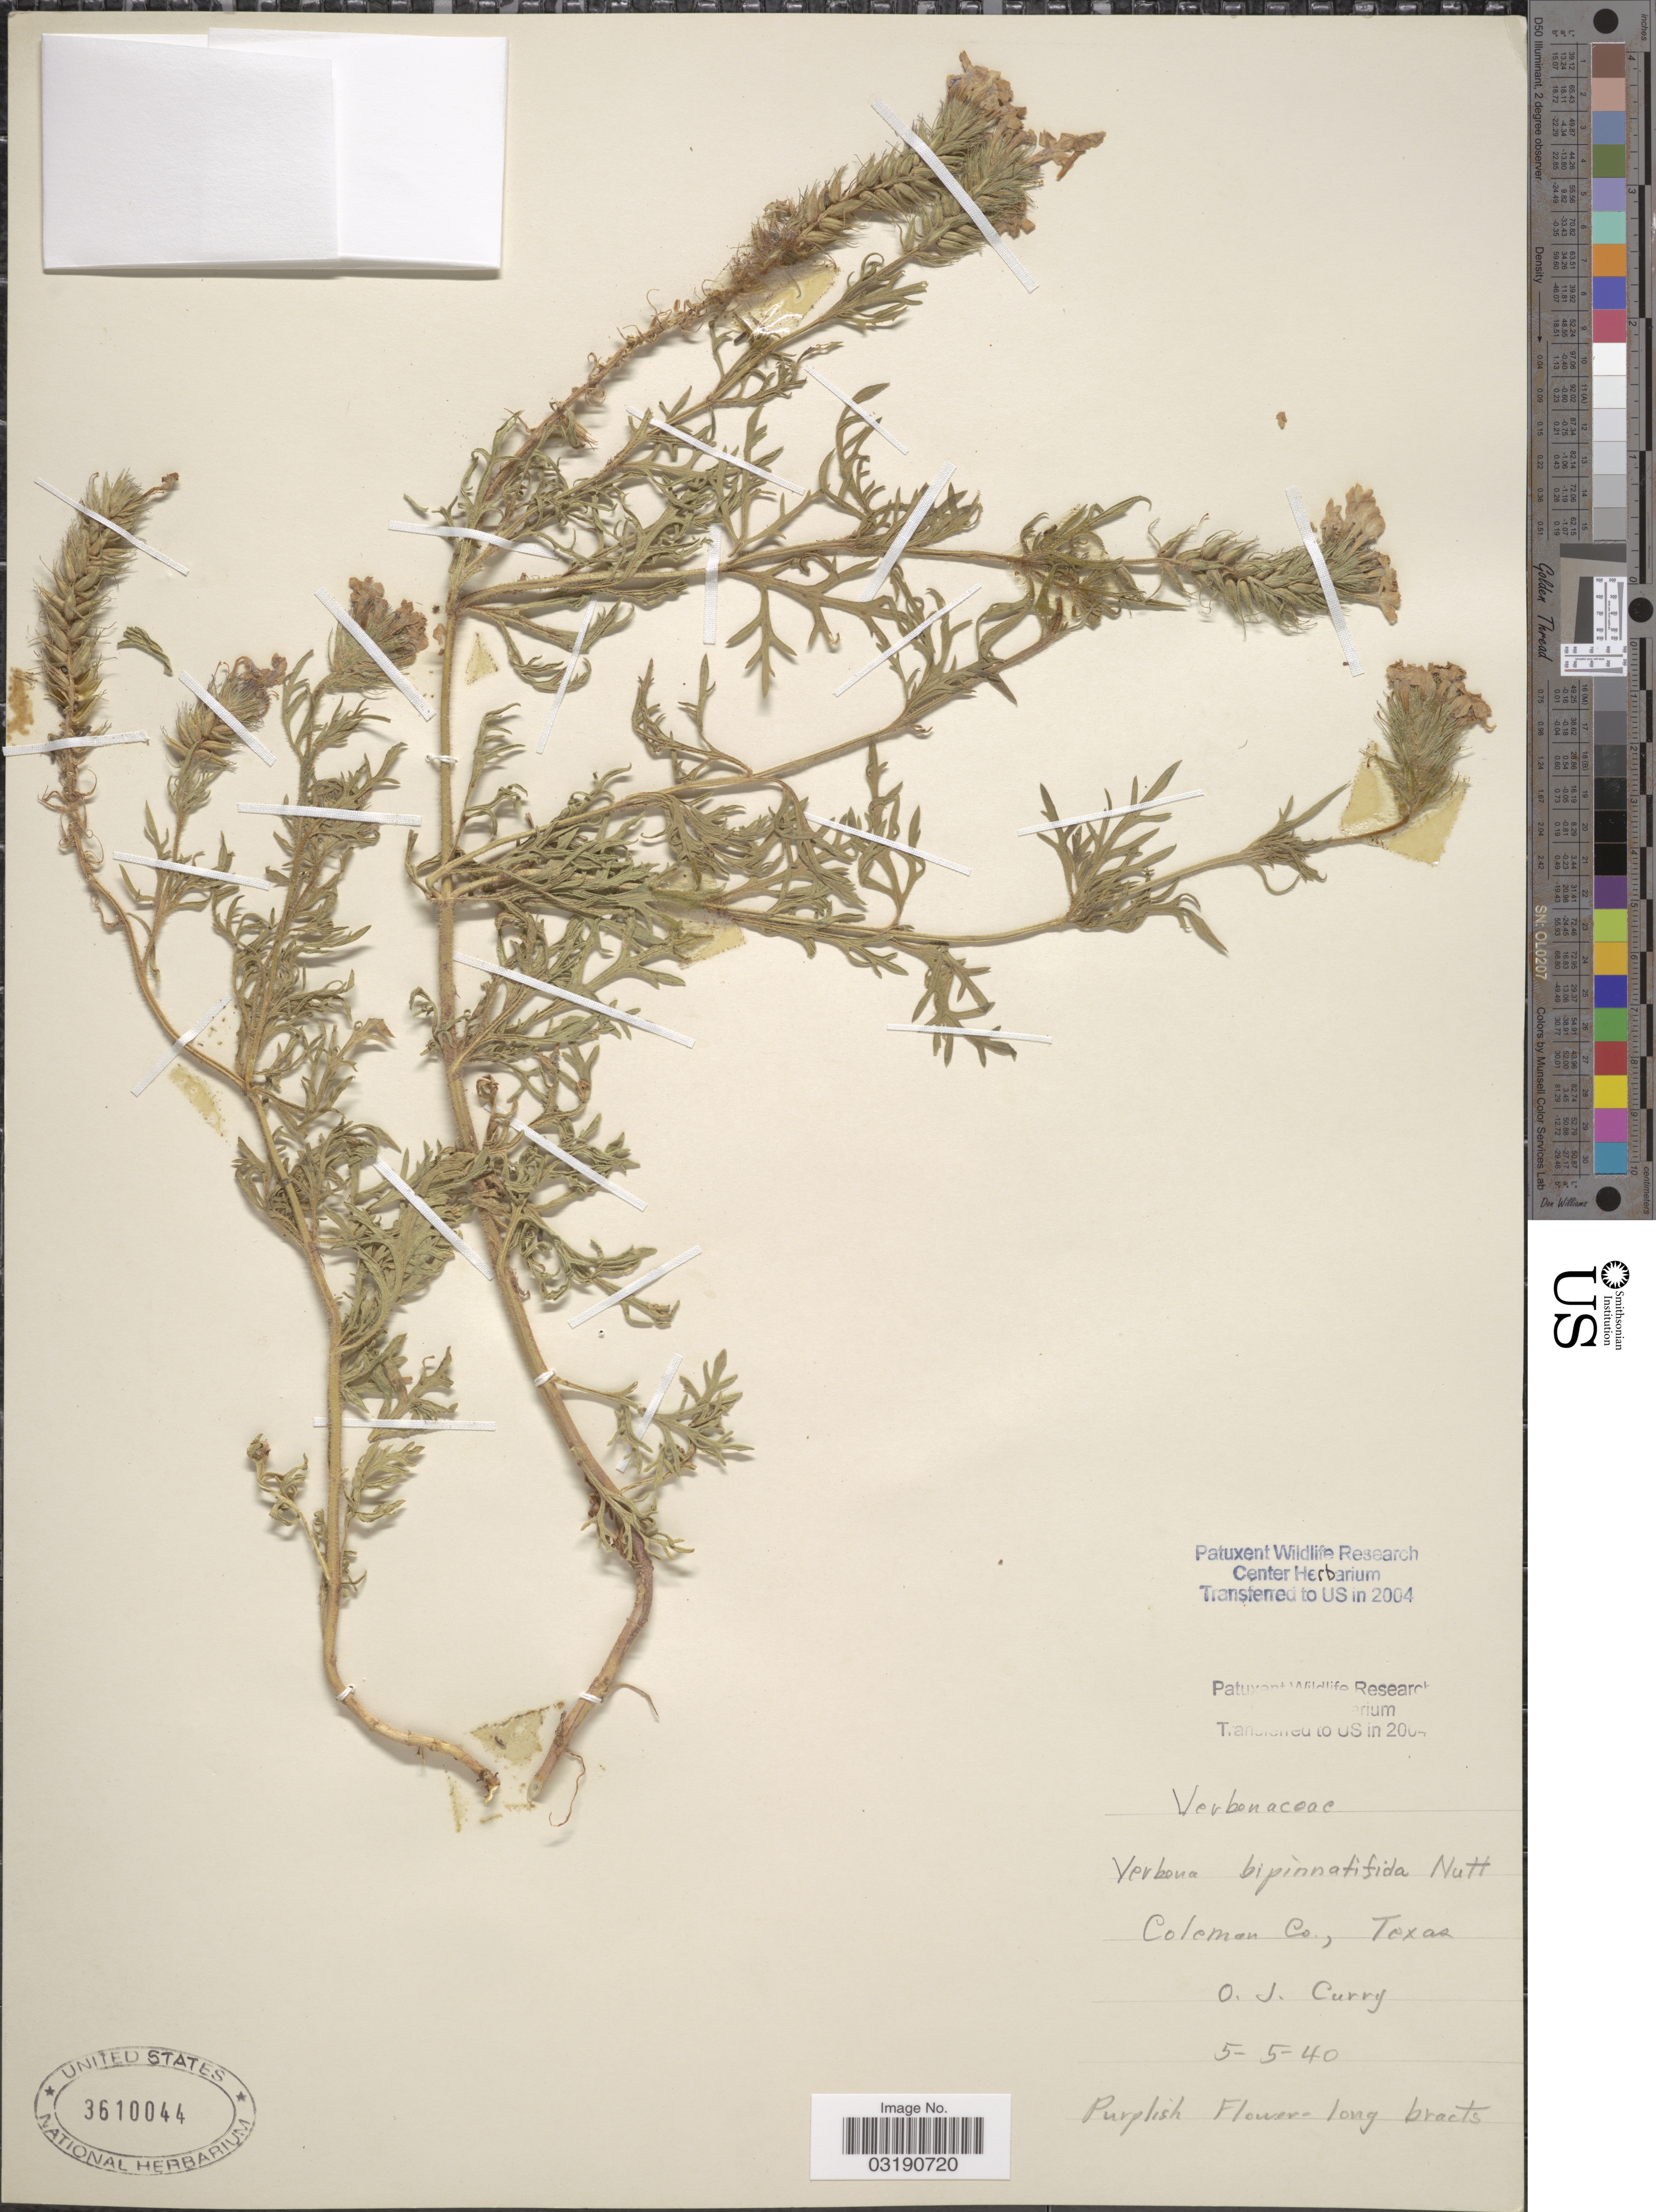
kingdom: Plantae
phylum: Tracheophyta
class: Magnoliopsida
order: Lamiales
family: Verbenaceae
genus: Verbena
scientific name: Verbena bipinnatifida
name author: (Schauer) Nutt.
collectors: O. Curry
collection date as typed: Transcribed d/m/y: 5/5/40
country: United States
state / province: Texas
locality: Coleman Co.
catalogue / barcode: US 3610044